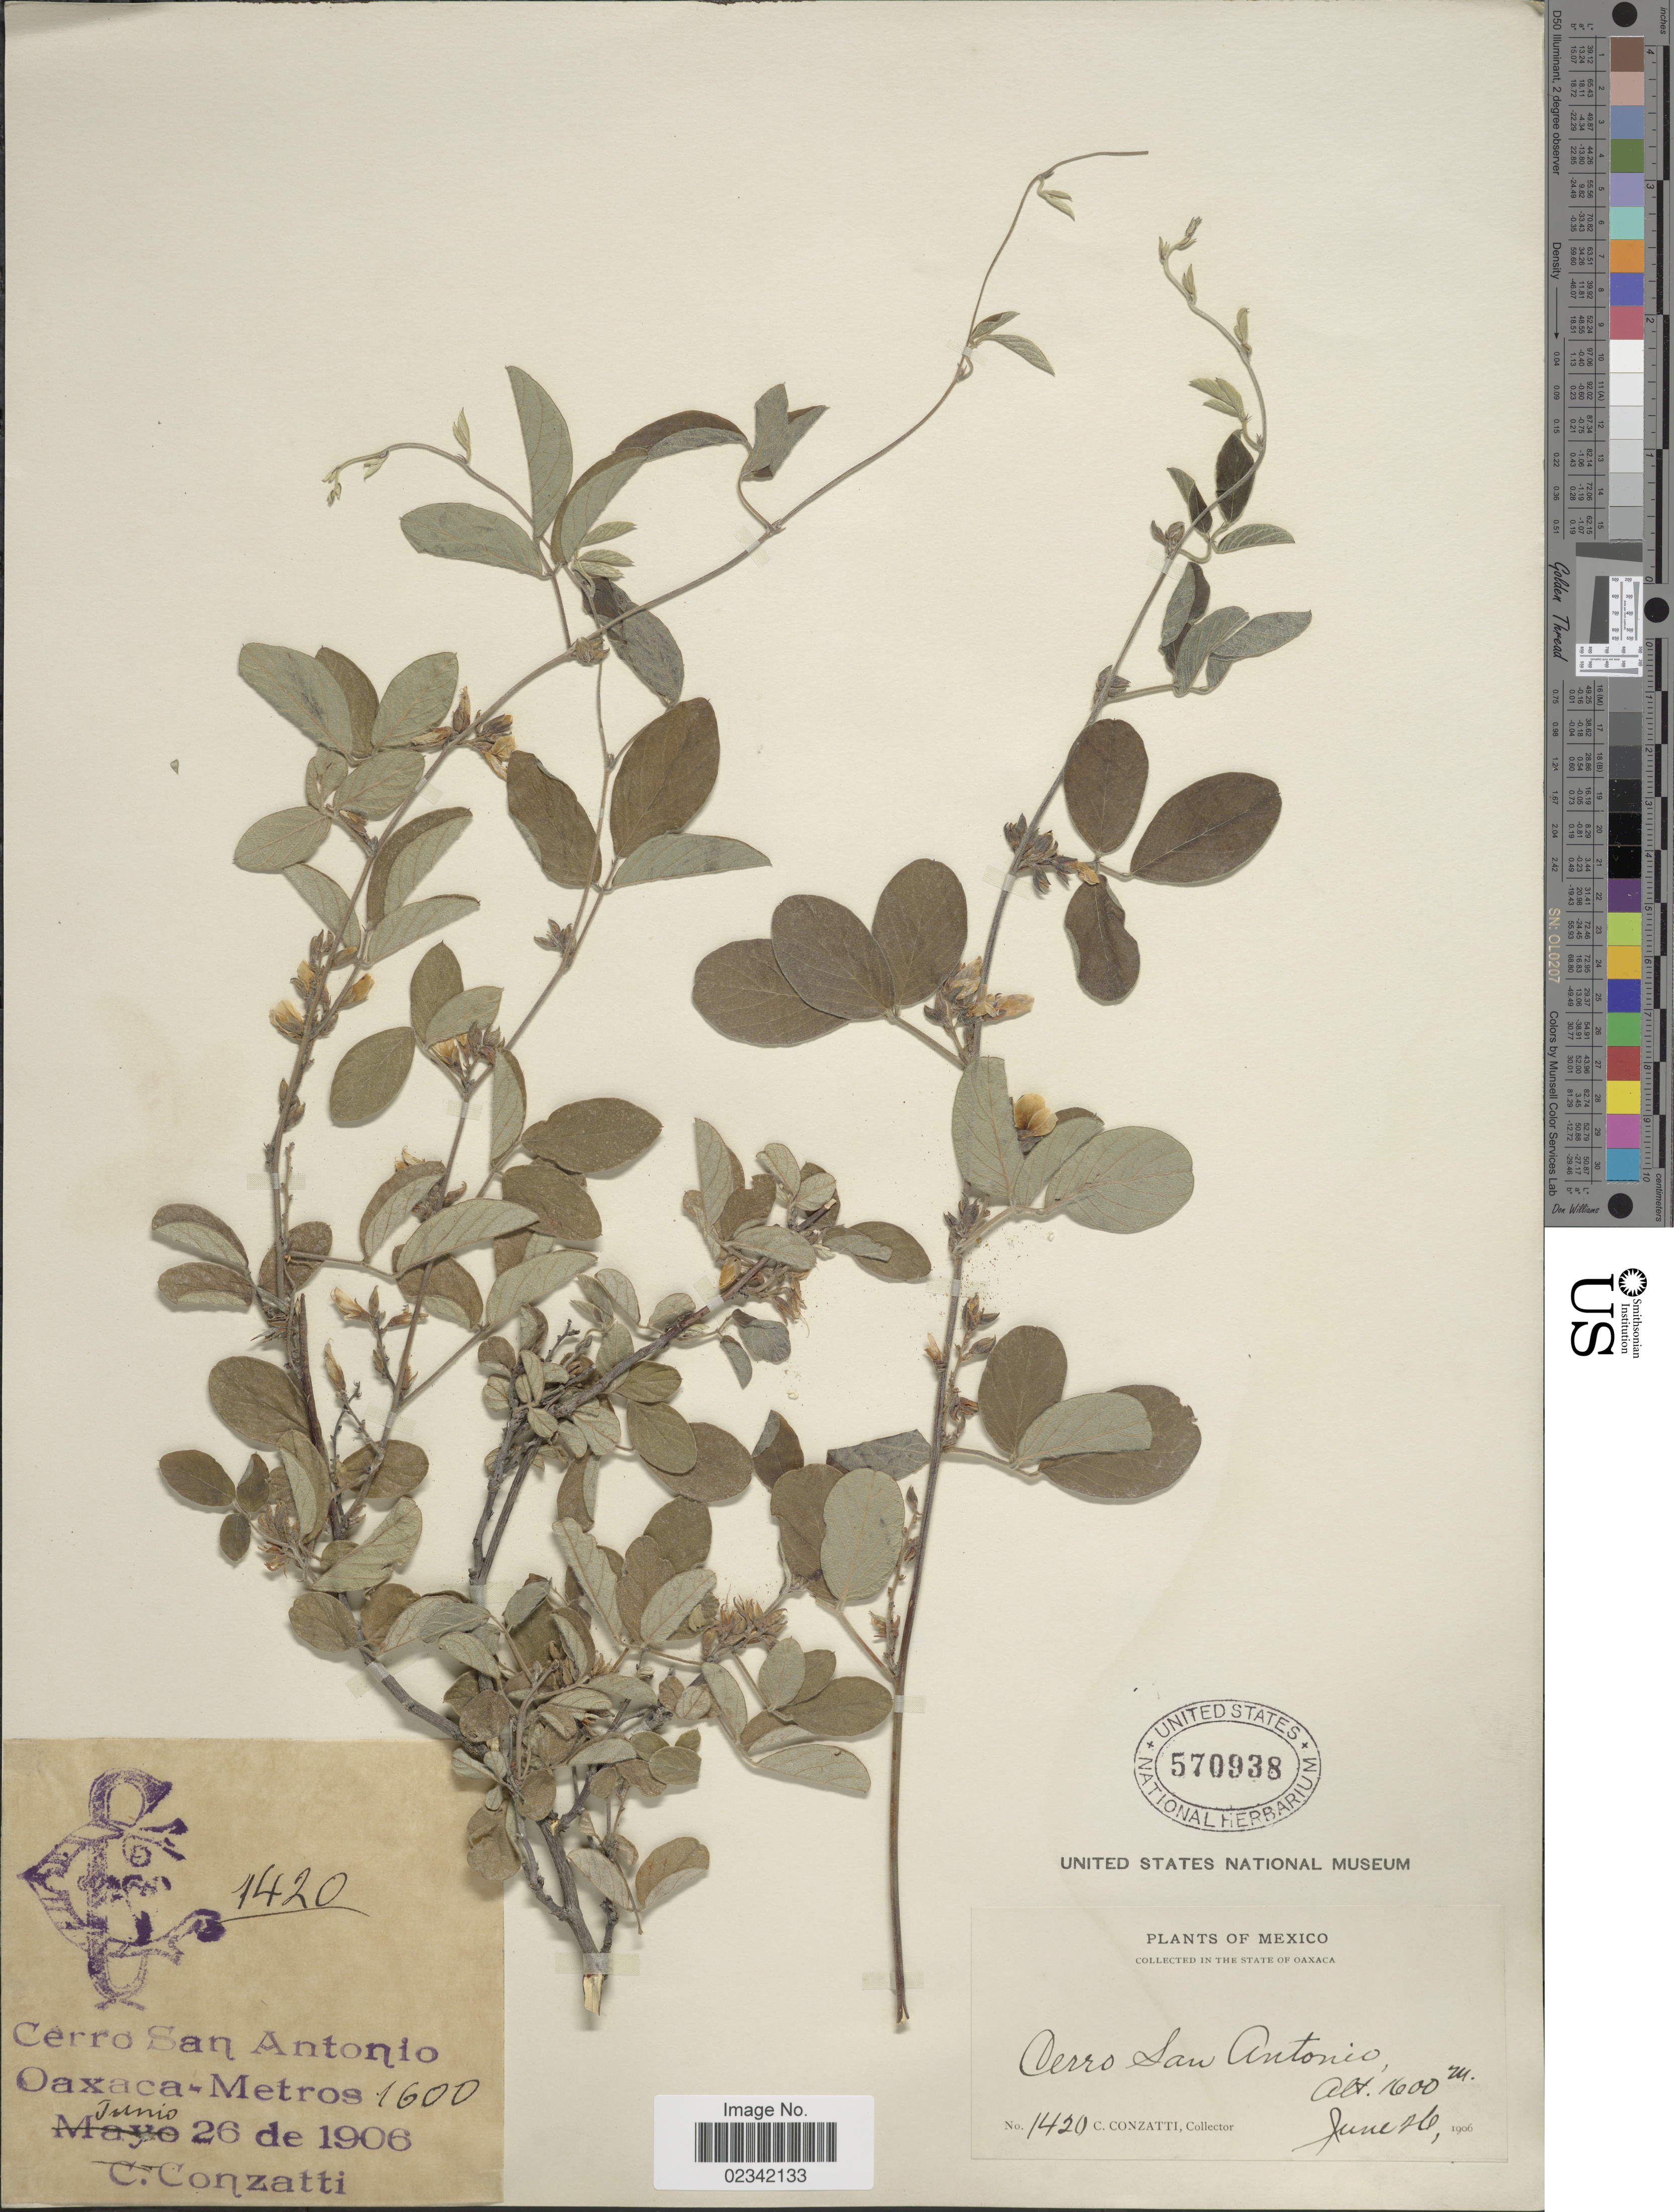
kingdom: Plantae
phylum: Tracheophyta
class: Magnoliopsida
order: Fabales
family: Fabaceae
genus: Galactia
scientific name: Galactia sp.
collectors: C. Conzatti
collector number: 1420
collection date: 1906-06-26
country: Mexico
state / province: Sinaloa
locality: In the State of Oaxaca, Cerro San Antonio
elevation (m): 1600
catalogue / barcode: US 570938